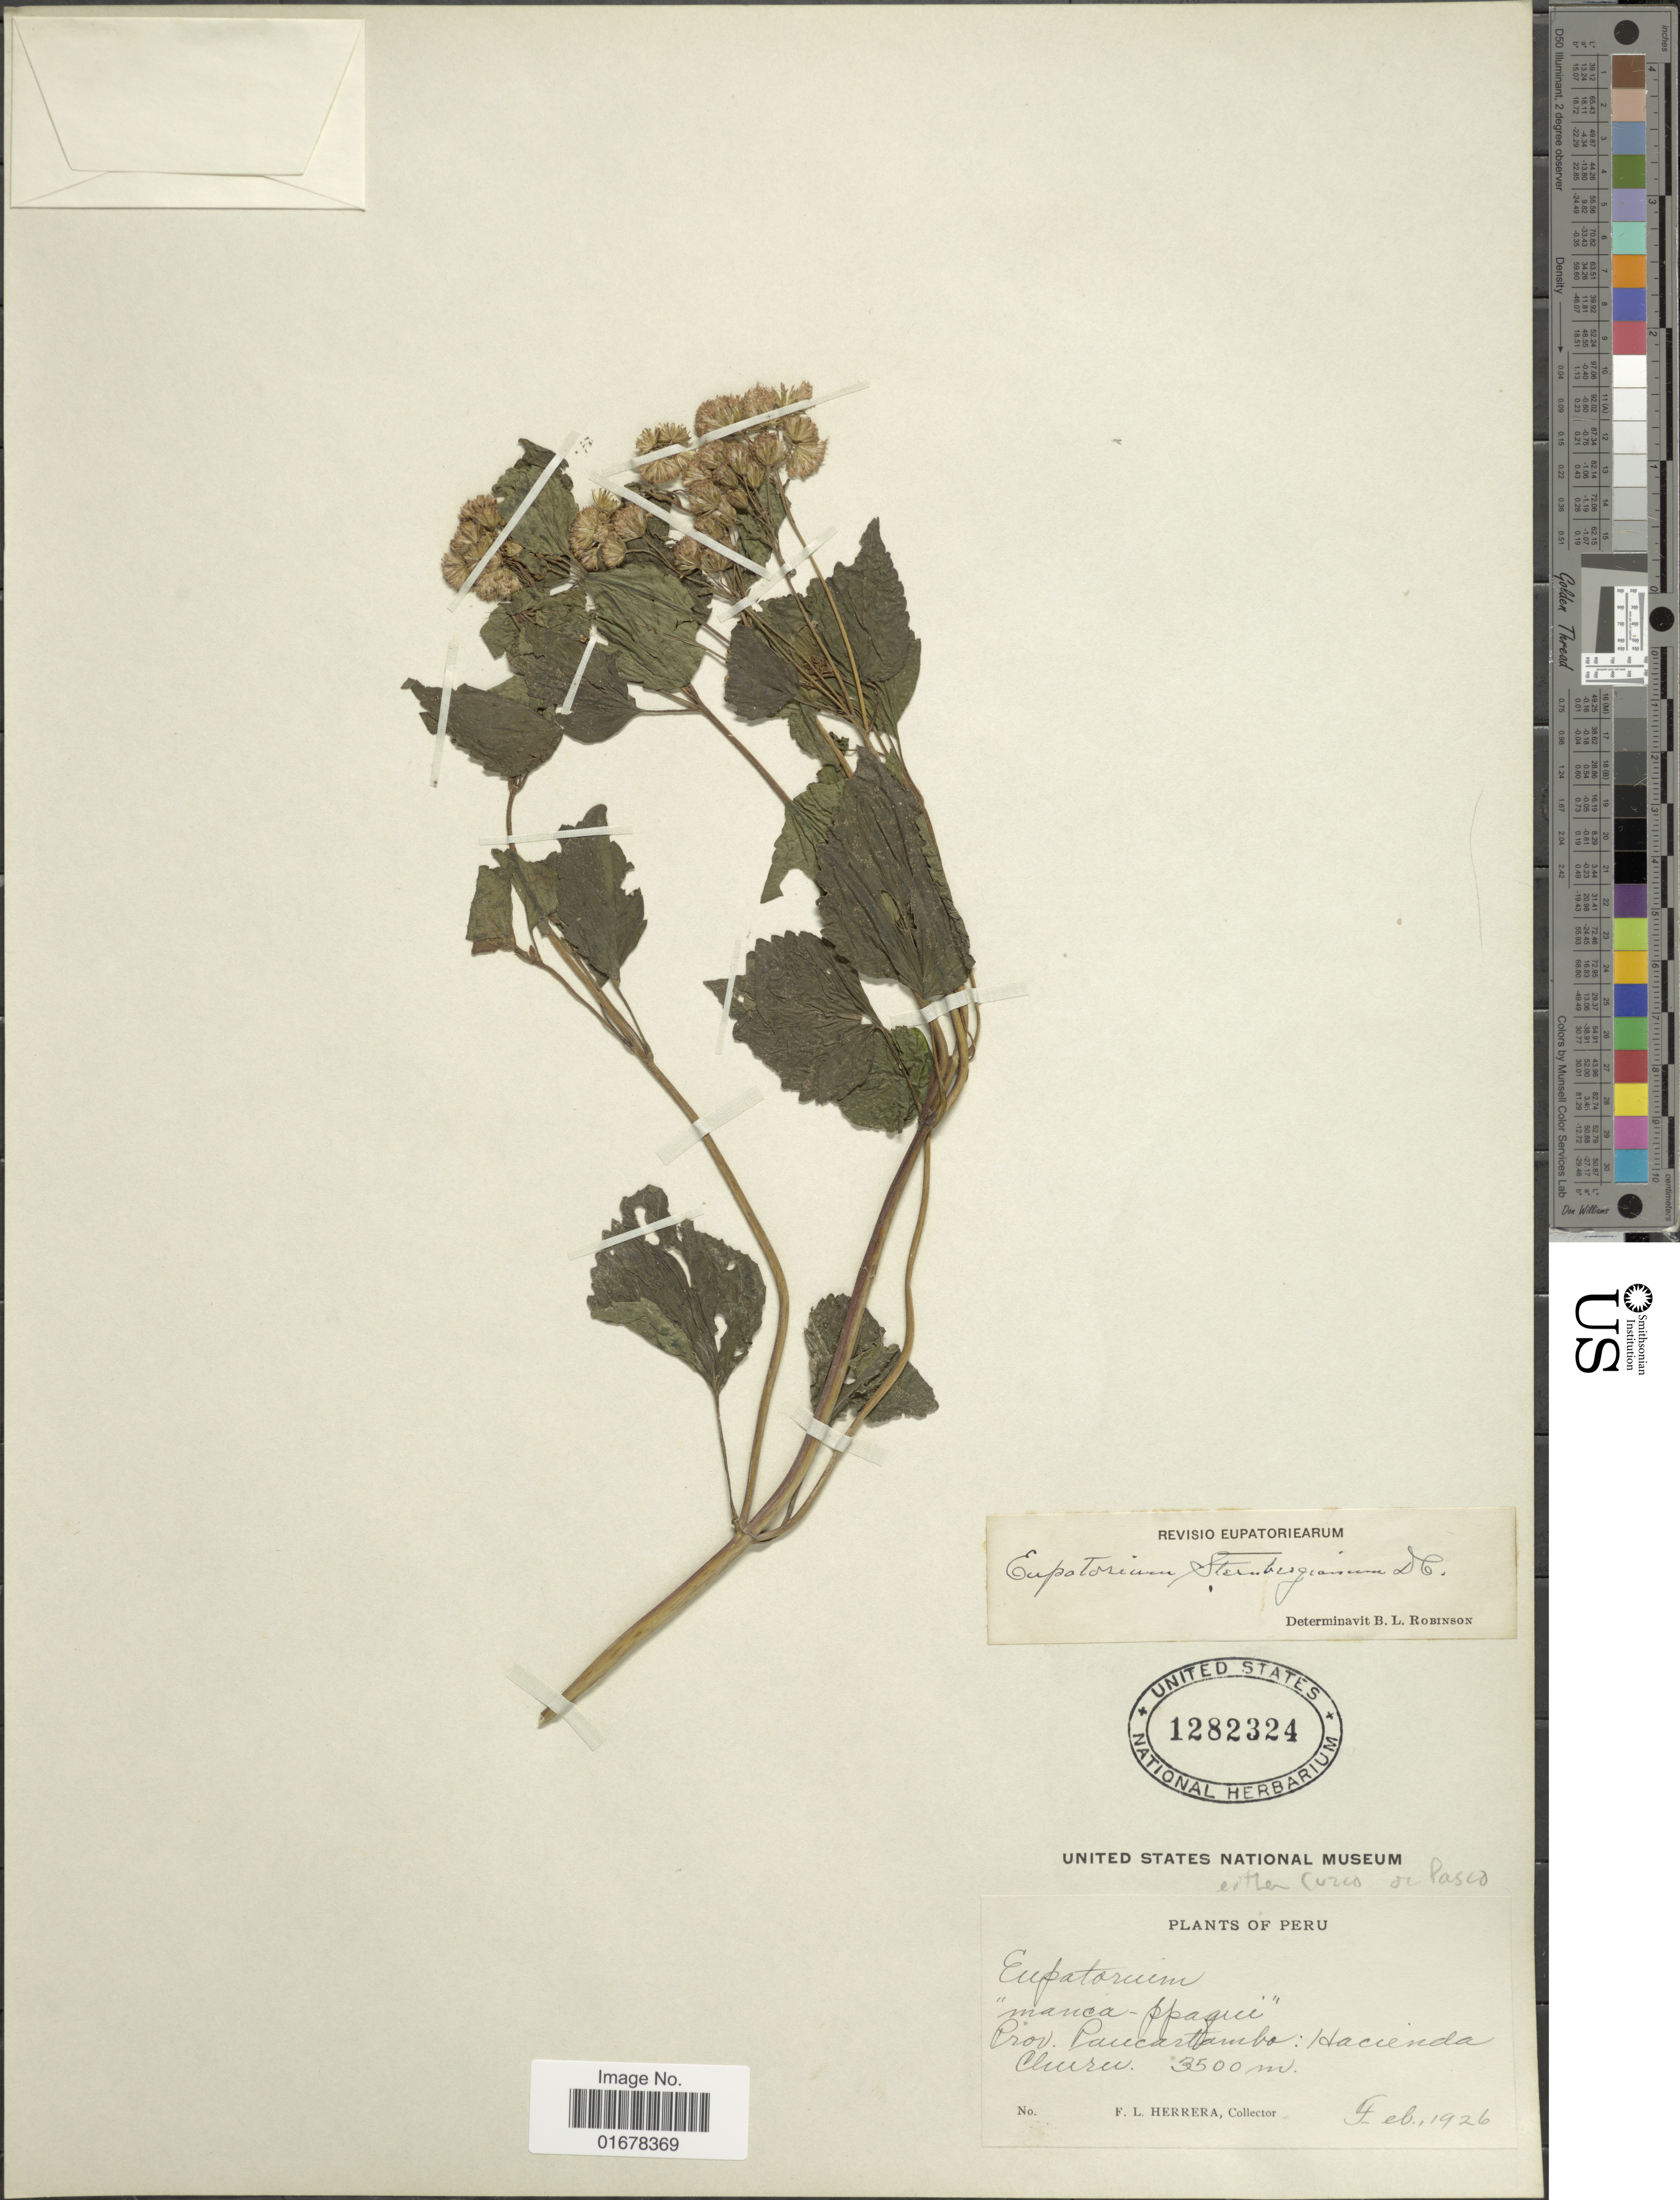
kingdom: Plantae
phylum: Tracheophyta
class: Magnoliopsida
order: Asterales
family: Asteraceae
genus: Ageratina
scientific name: Ageratina sternbergiana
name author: (DC.) R.M. King & H. Rob.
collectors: F. L. Herrera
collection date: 1926-02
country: Peru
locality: Prov. Paucartambo; Hacienda Cluru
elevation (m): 3500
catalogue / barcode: US 1282324